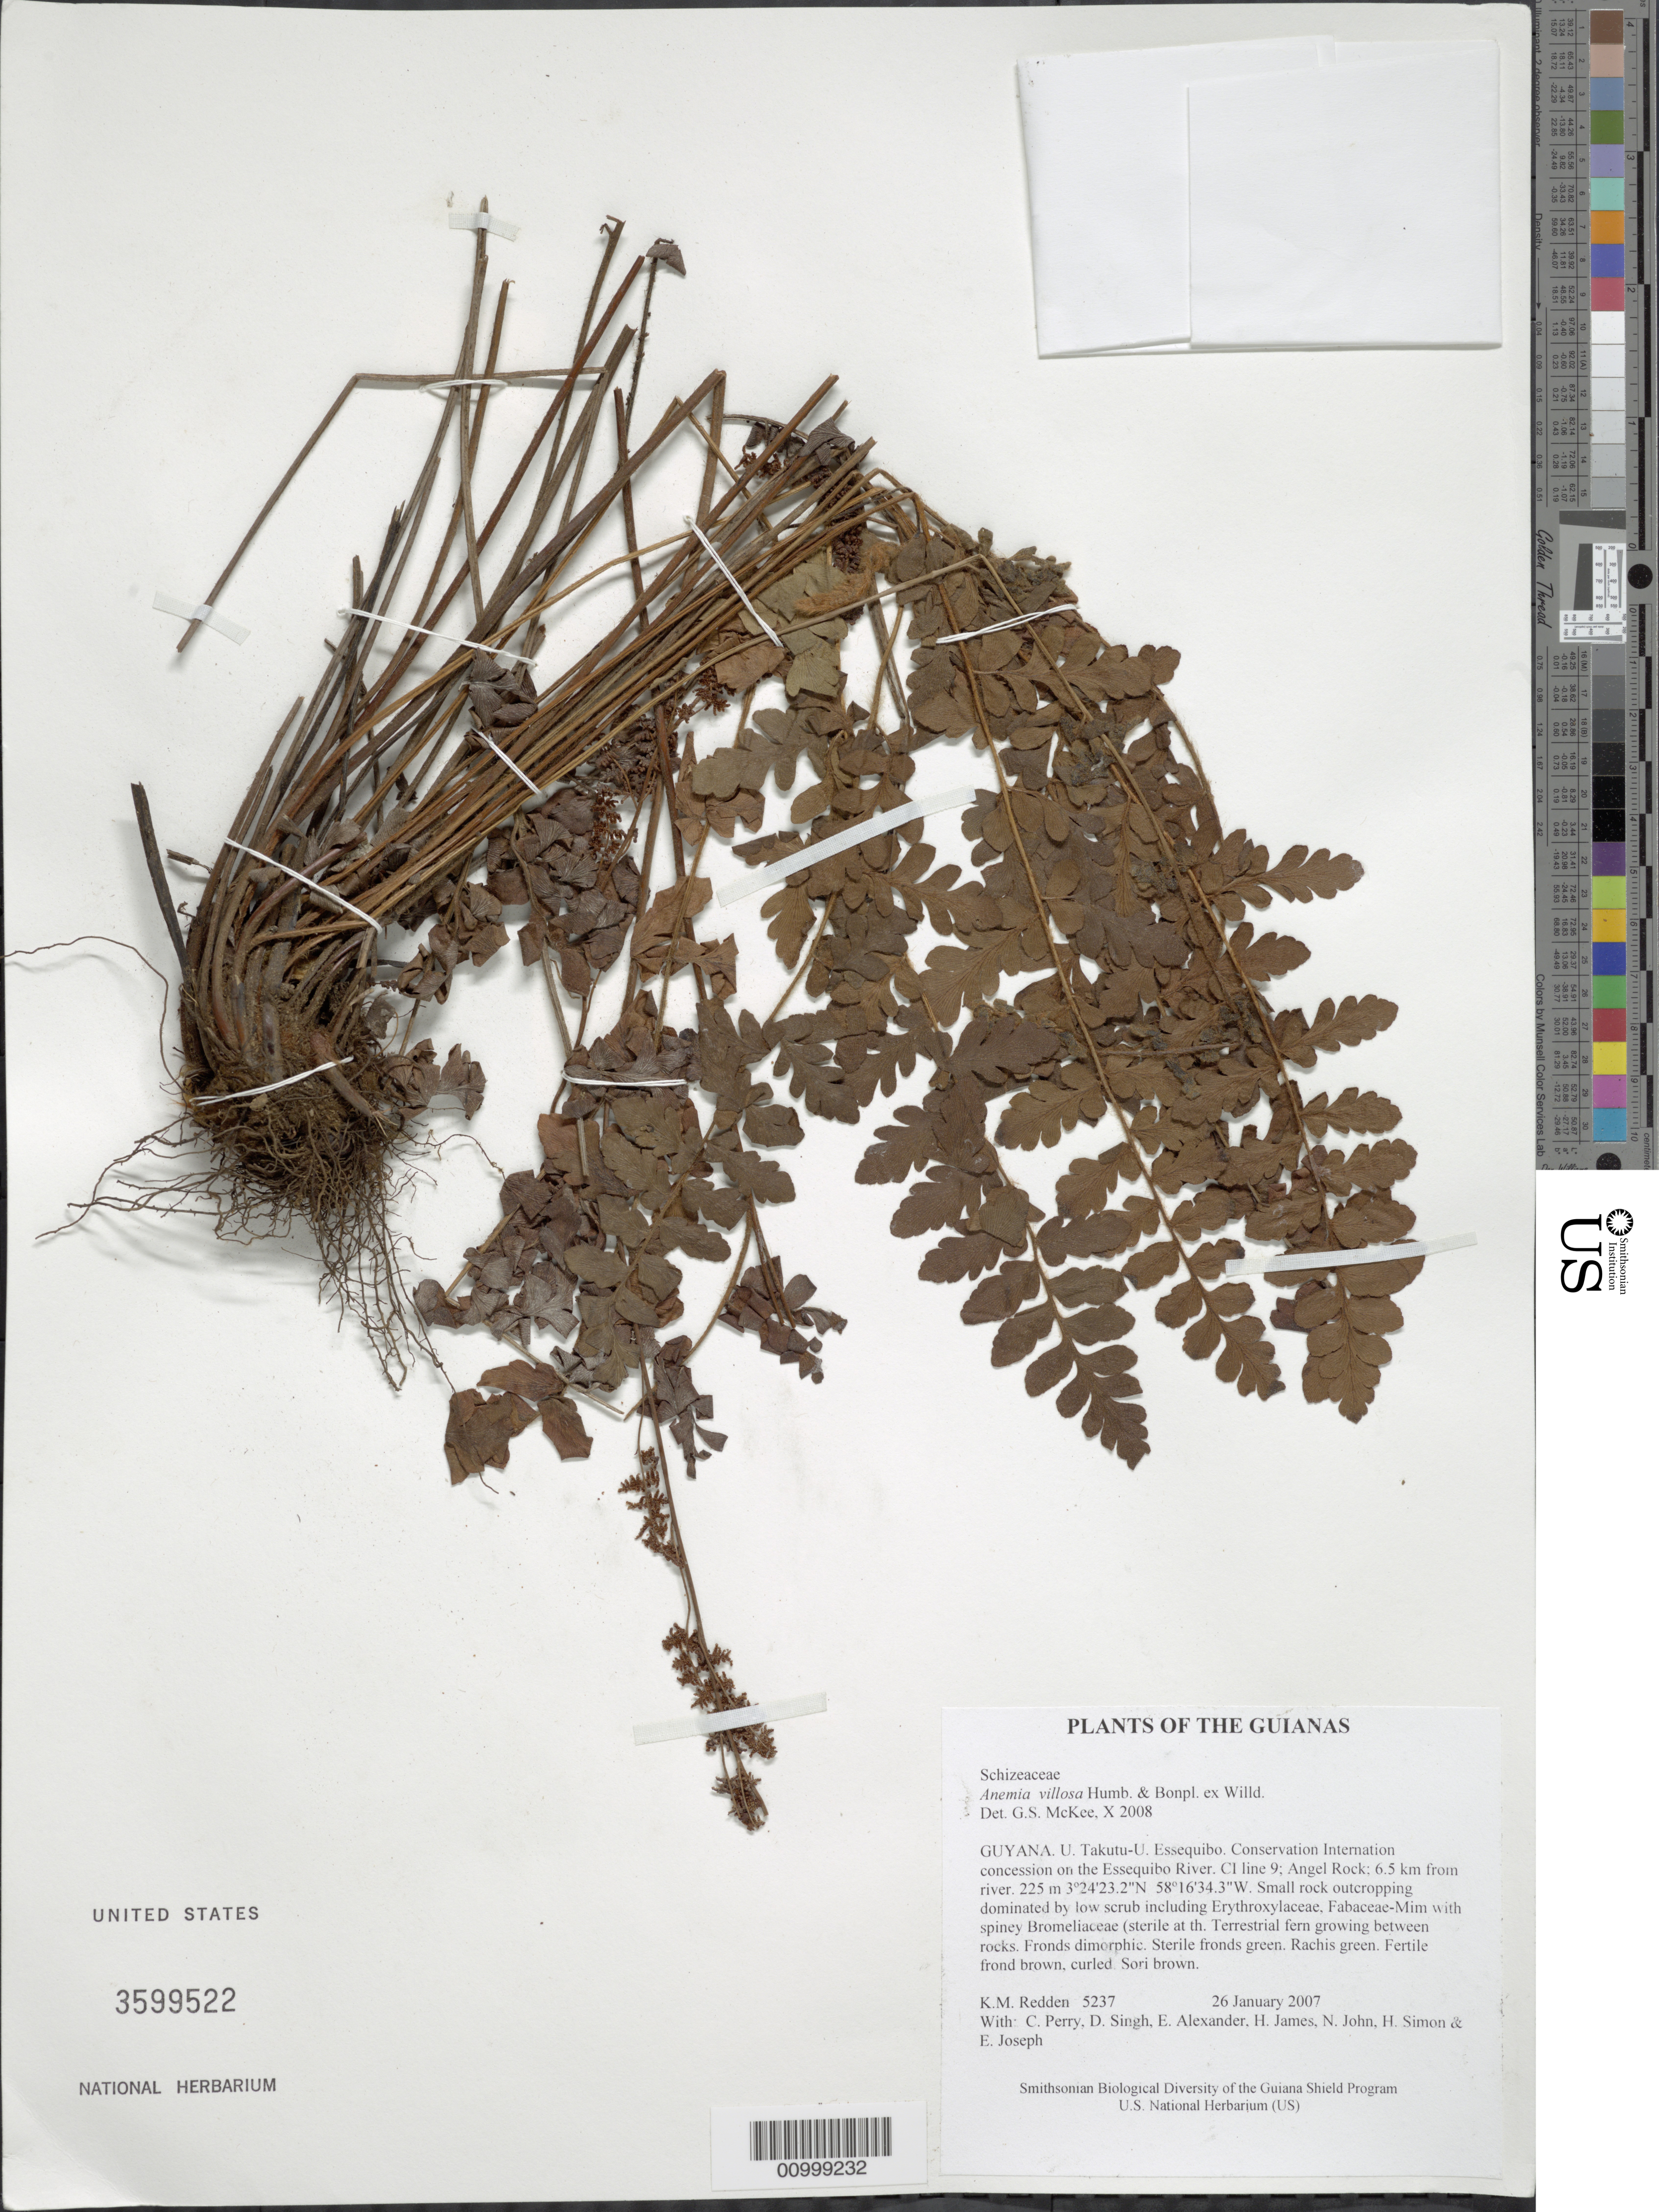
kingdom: Plantae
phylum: Tracheophyta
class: Polypodiopsida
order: Schizaeales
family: Anemiaceae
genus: Anemia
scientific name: Anemia villosa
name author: Humb. & Bonpl. ex Willd.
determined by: McKee, G. S., (US), NMNH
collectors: K. M. Redden, C. Perry, D. Singh, E. Alexander, H. James, N. John, H. Simon & E. Joseph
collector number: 5237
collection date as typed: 26 January 2007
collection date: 2007-01-26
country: Guyana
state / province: U. Takutu-U. Essequibo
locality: Conservation International concession on the Essequibo River. CI line 9; Angel Rock; 6.5 km from river.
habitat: Small rock outcropping dominated by low scrub including Erythroxylaceae, Fabaceae-Mim. with spiny Bromeliaceae (sterile)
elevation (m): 225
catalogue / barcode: US 3599522